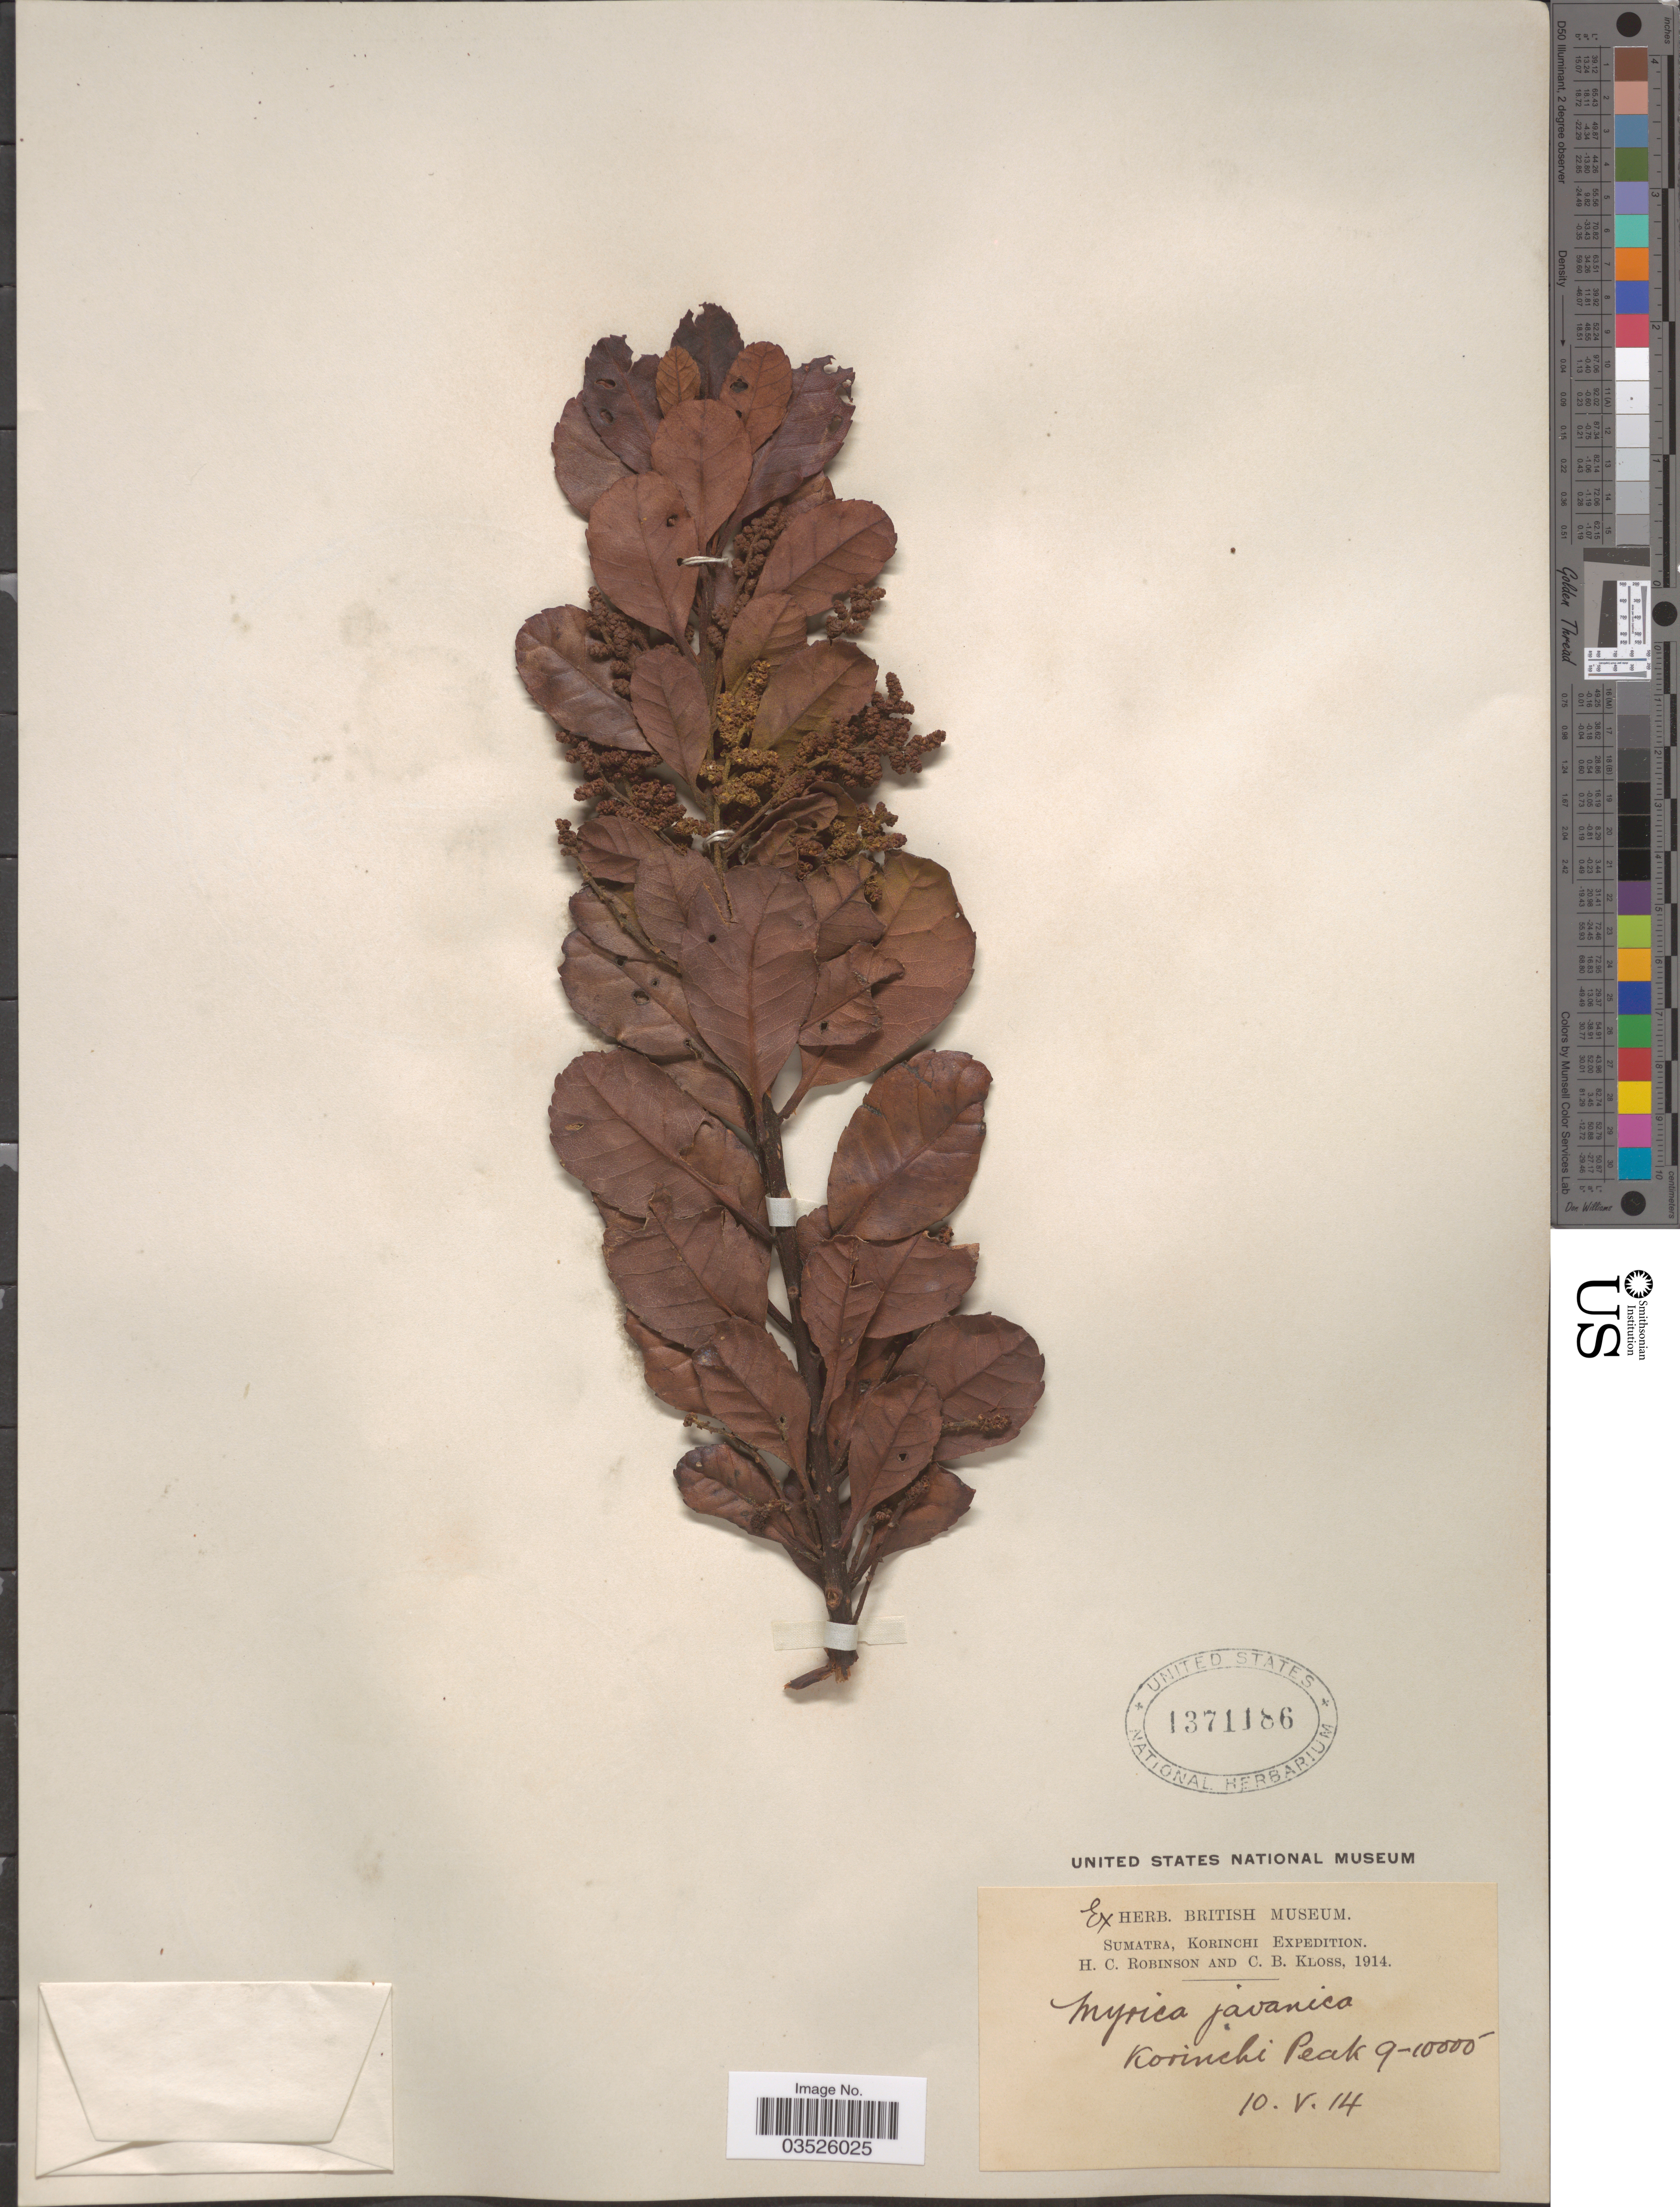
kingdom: Plantae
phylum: Tracheophyta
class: Magnoliopsida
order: Fagales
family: Myricaceae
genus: Morella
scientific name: Morella javanica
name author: (Blume) I.M. Turner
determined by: Strong, Mark T., (BOT), Smithsonian Institution - National Museum of Natural History (UNITED STATES)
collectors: H. C. Robinson & C. Kloss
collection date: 1914-05-10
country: Indonesia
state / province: Sumatra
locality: Korinchi Peak.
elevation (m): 2743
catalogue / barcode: US 1371186